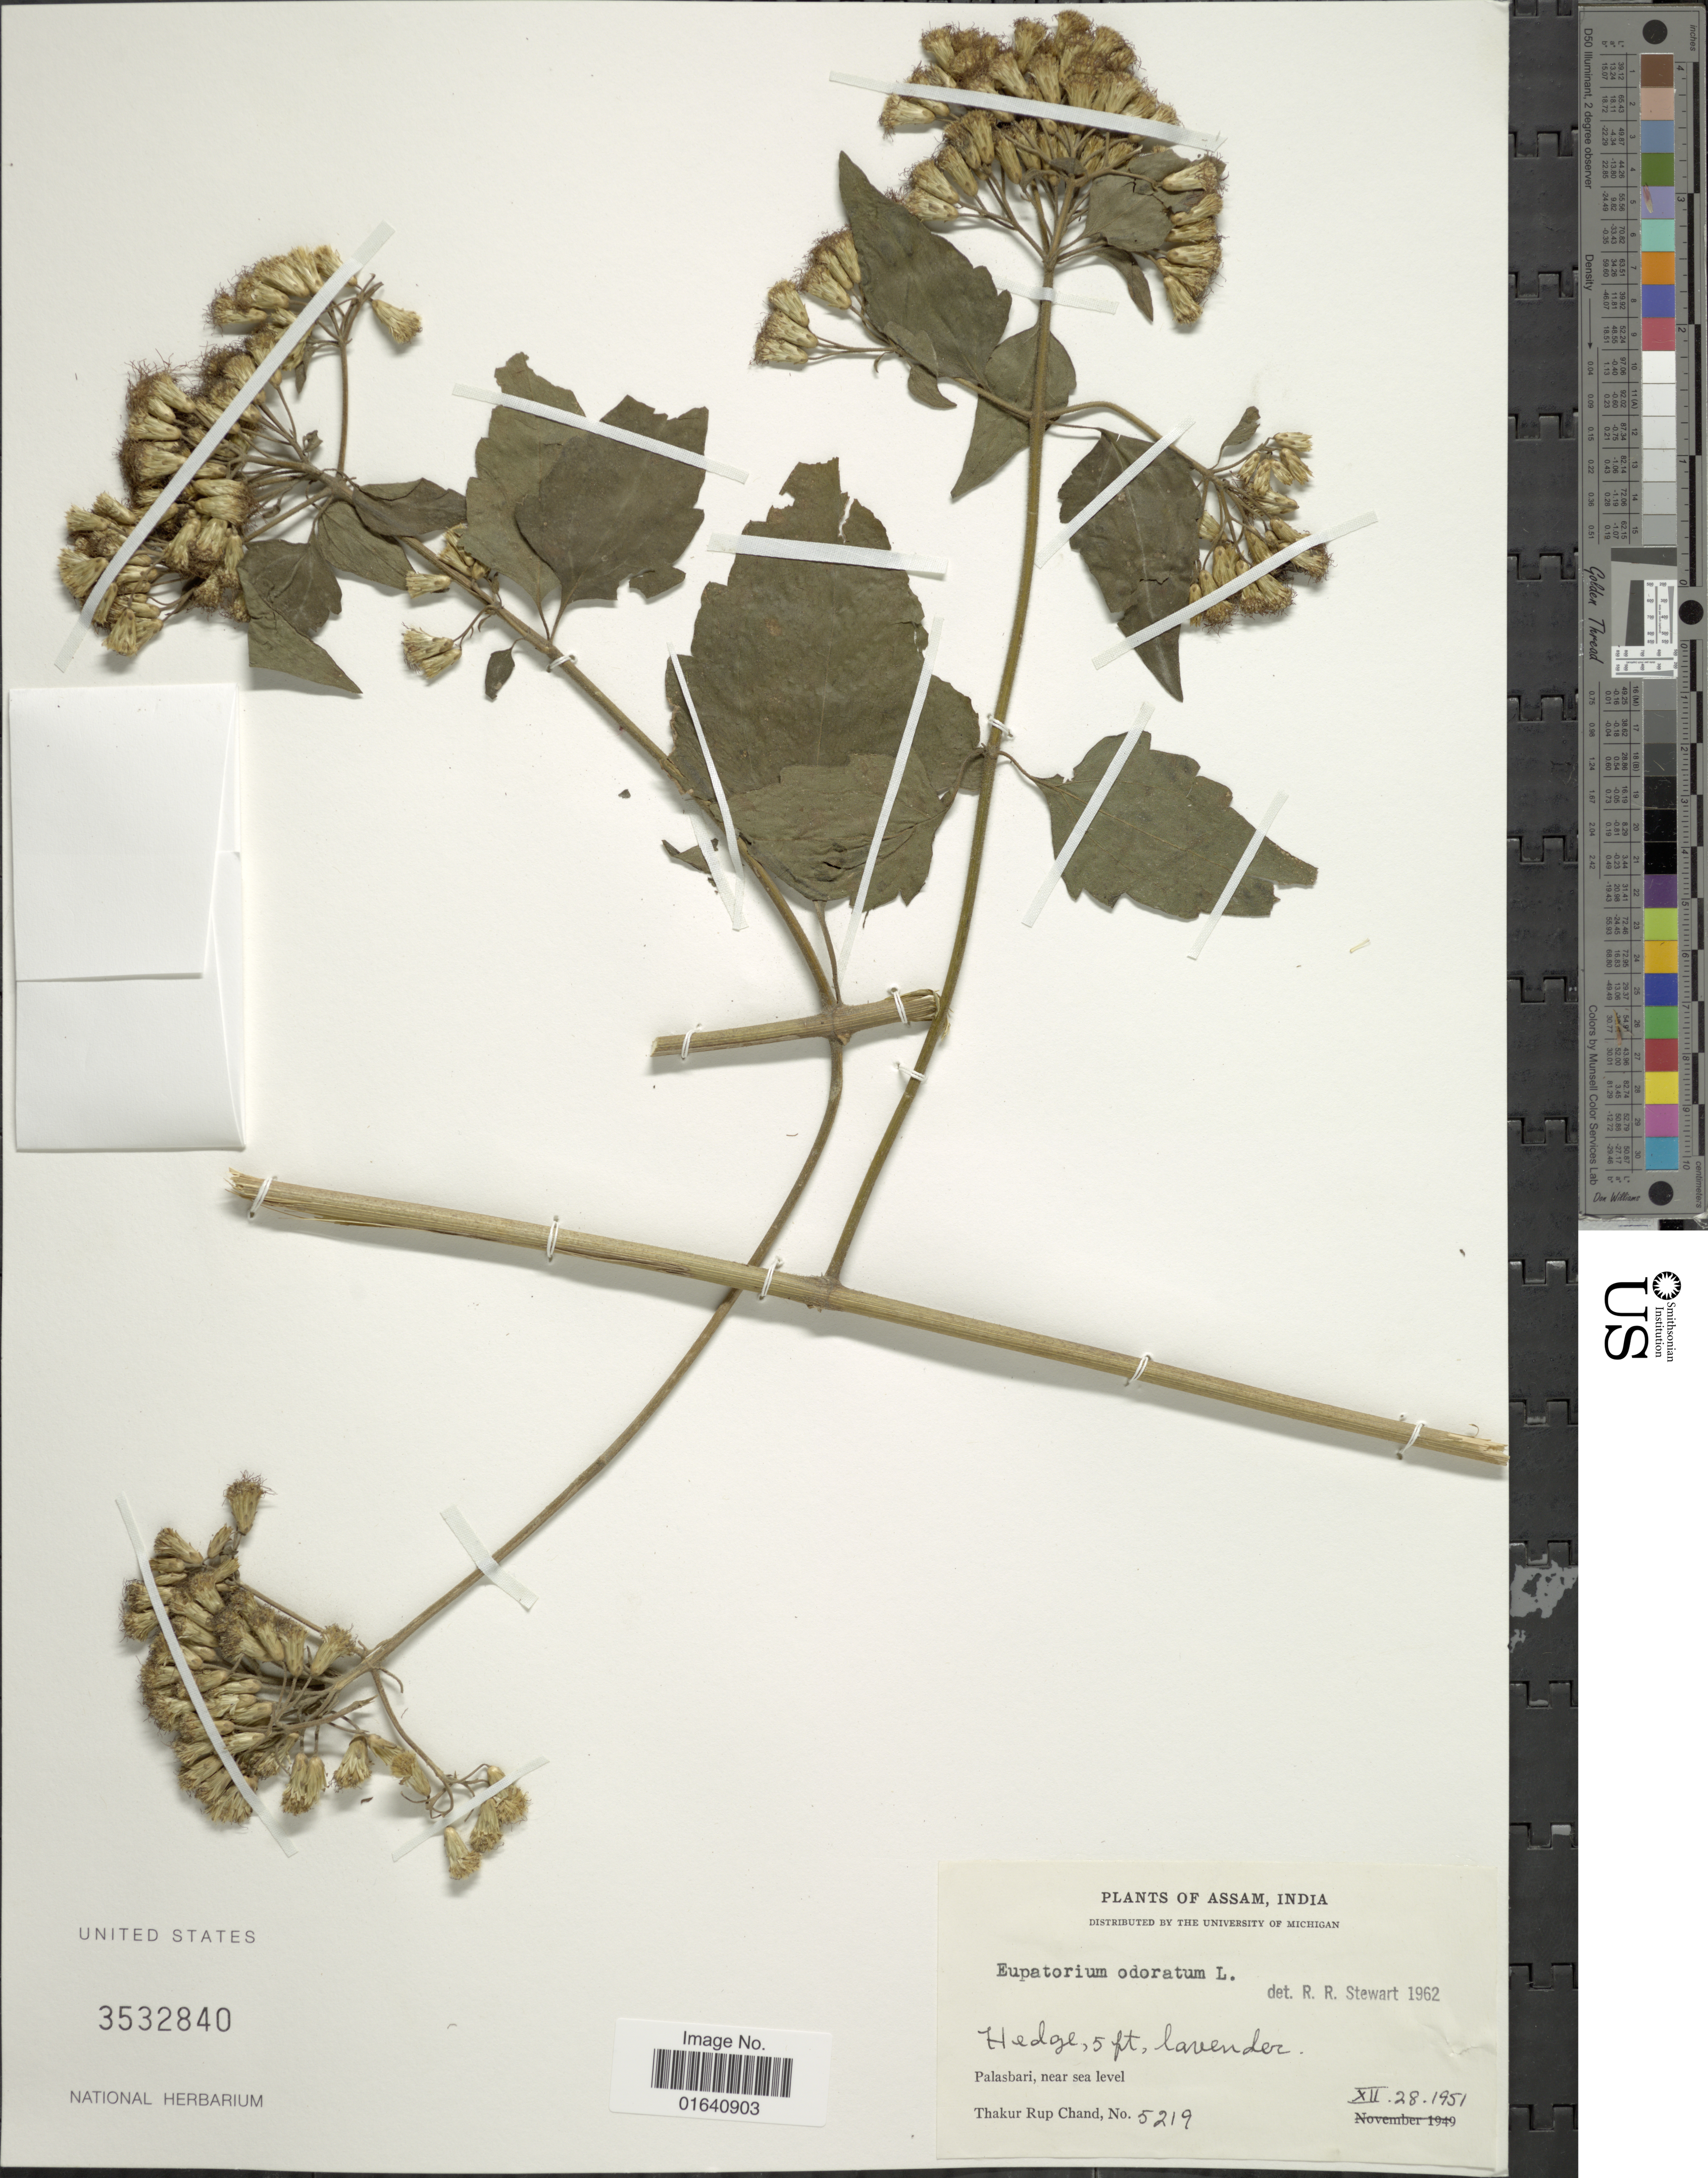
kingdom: Plantae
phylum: Tracheophyta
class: Magnoliopsida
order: Asterales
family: Asteraceae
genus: Eupatorium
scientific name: Eupatorium odoratum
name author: L.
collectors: T. R. Chand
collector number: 5219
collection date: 1951-12-28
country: India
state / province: Assam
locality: Palasbari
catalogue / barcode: US 3532840